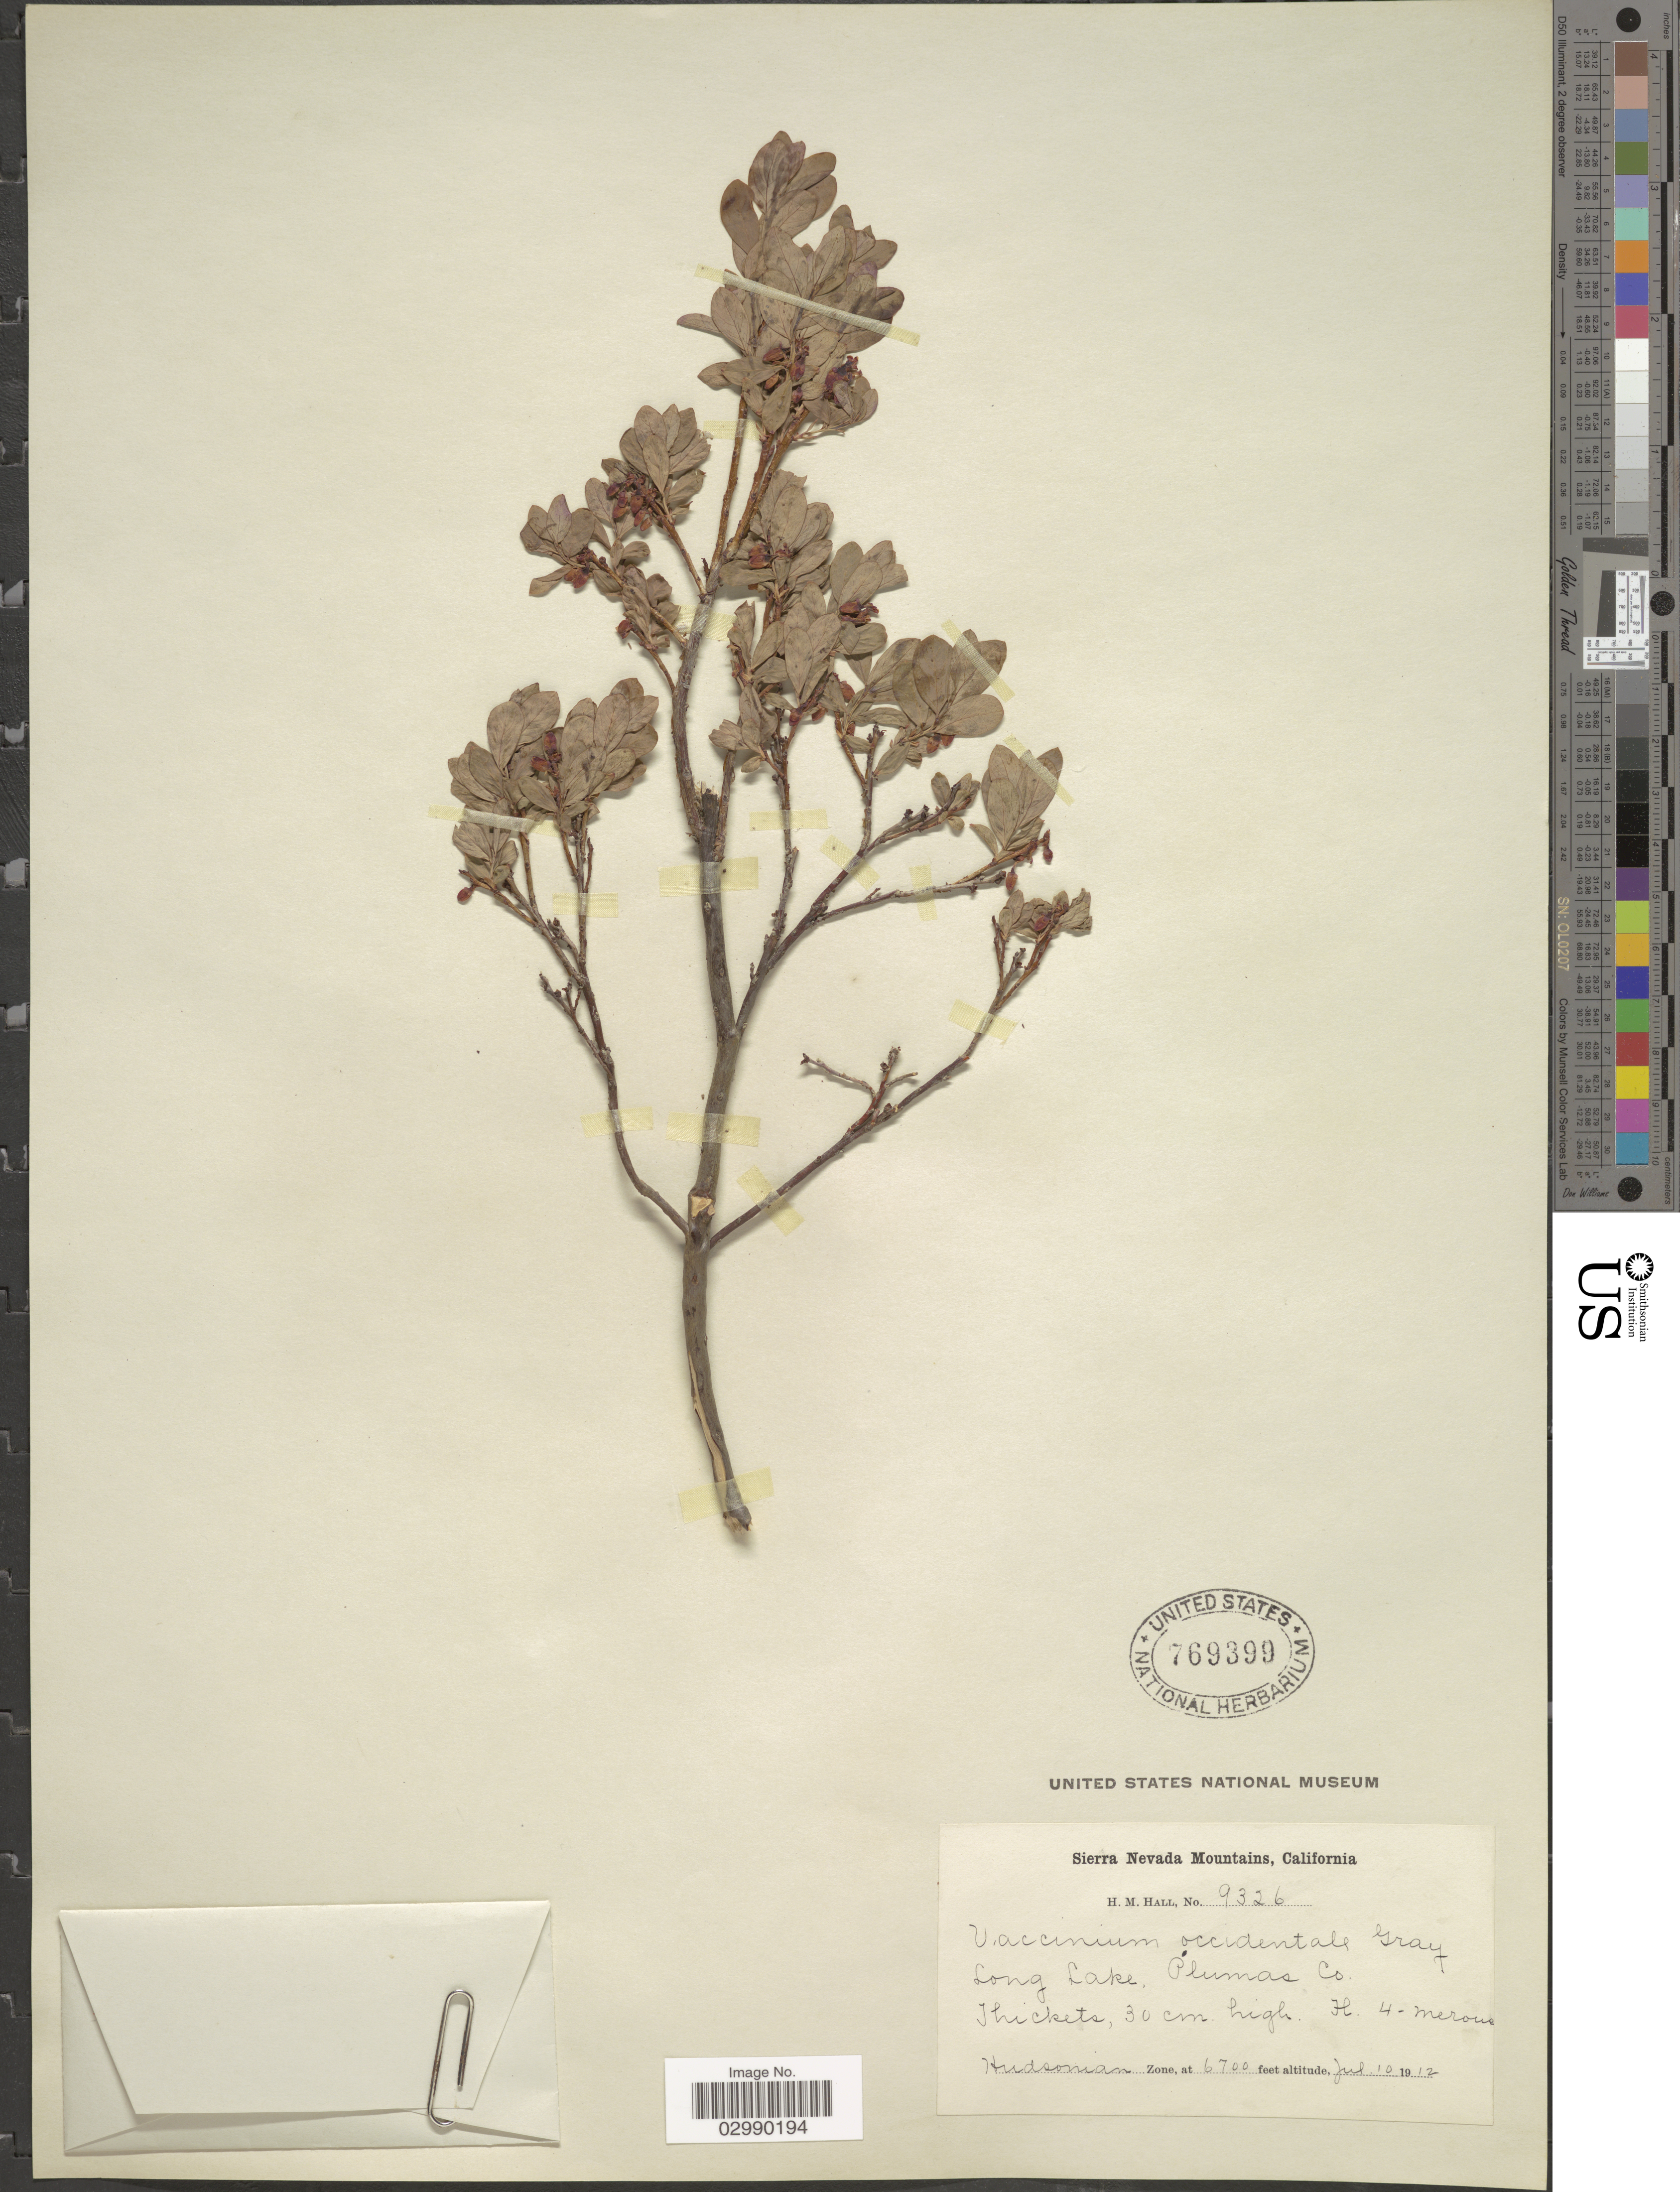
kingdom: Plantae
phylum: Tracheophyta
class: Magnoliopsida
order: Ericales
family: Ericaceae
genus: Vaccinium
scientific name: Vaccinium uliginosum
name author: L.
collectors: H. M. Hall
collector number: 9326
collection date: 1912-07-10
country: United States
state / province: California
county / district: Plumas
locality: Sierra Nevada Mountains, Long Lake, Plumas Co., Hudsonian Zone.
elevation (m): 2042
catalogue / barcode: US 769399